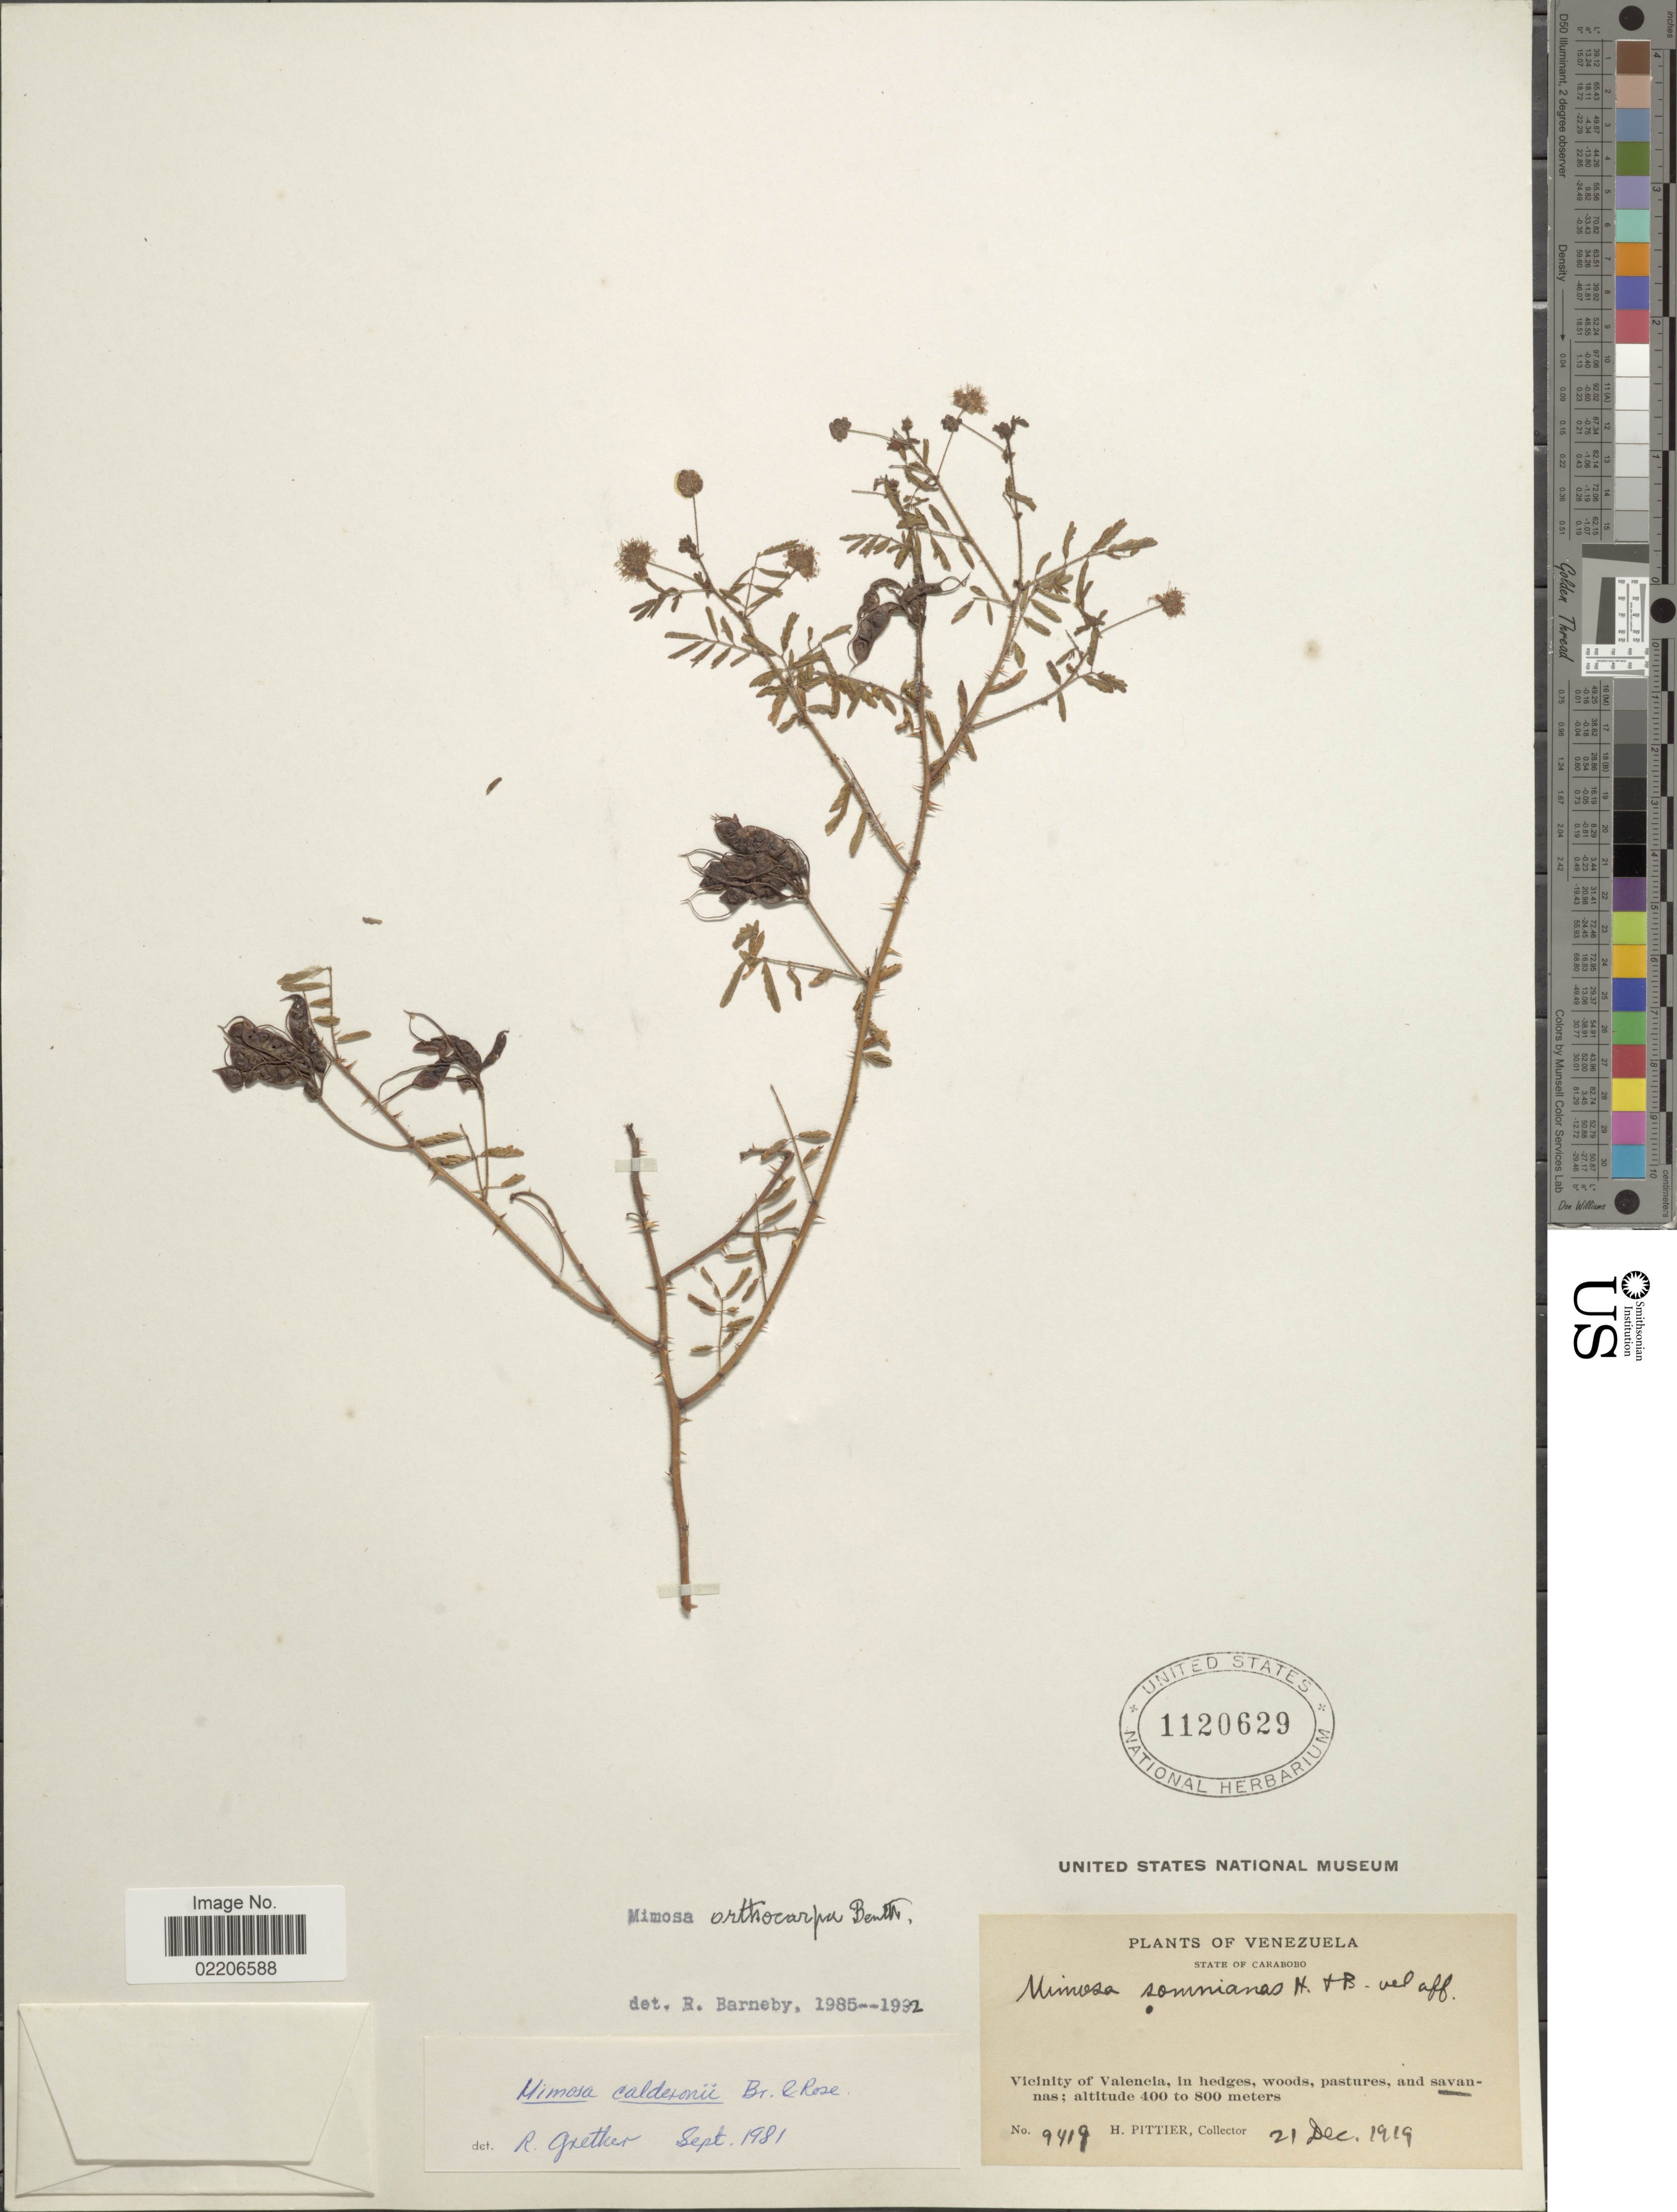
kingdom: Plantae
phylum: Tracheophyta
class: Magnoliopsida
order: Fabales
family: Fabaceae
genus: Mimosa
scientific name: Mimosa orthocarpa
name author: Spruce ex Benth.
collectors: H. F. Pittier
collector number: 9419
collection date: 1919-12-21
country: Venezuela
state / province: Carabobo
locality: State of Carabobo. Vicinity of Valencia, in hedges, woods, pastures, and savannas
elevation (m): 400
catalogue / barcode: US 1120629